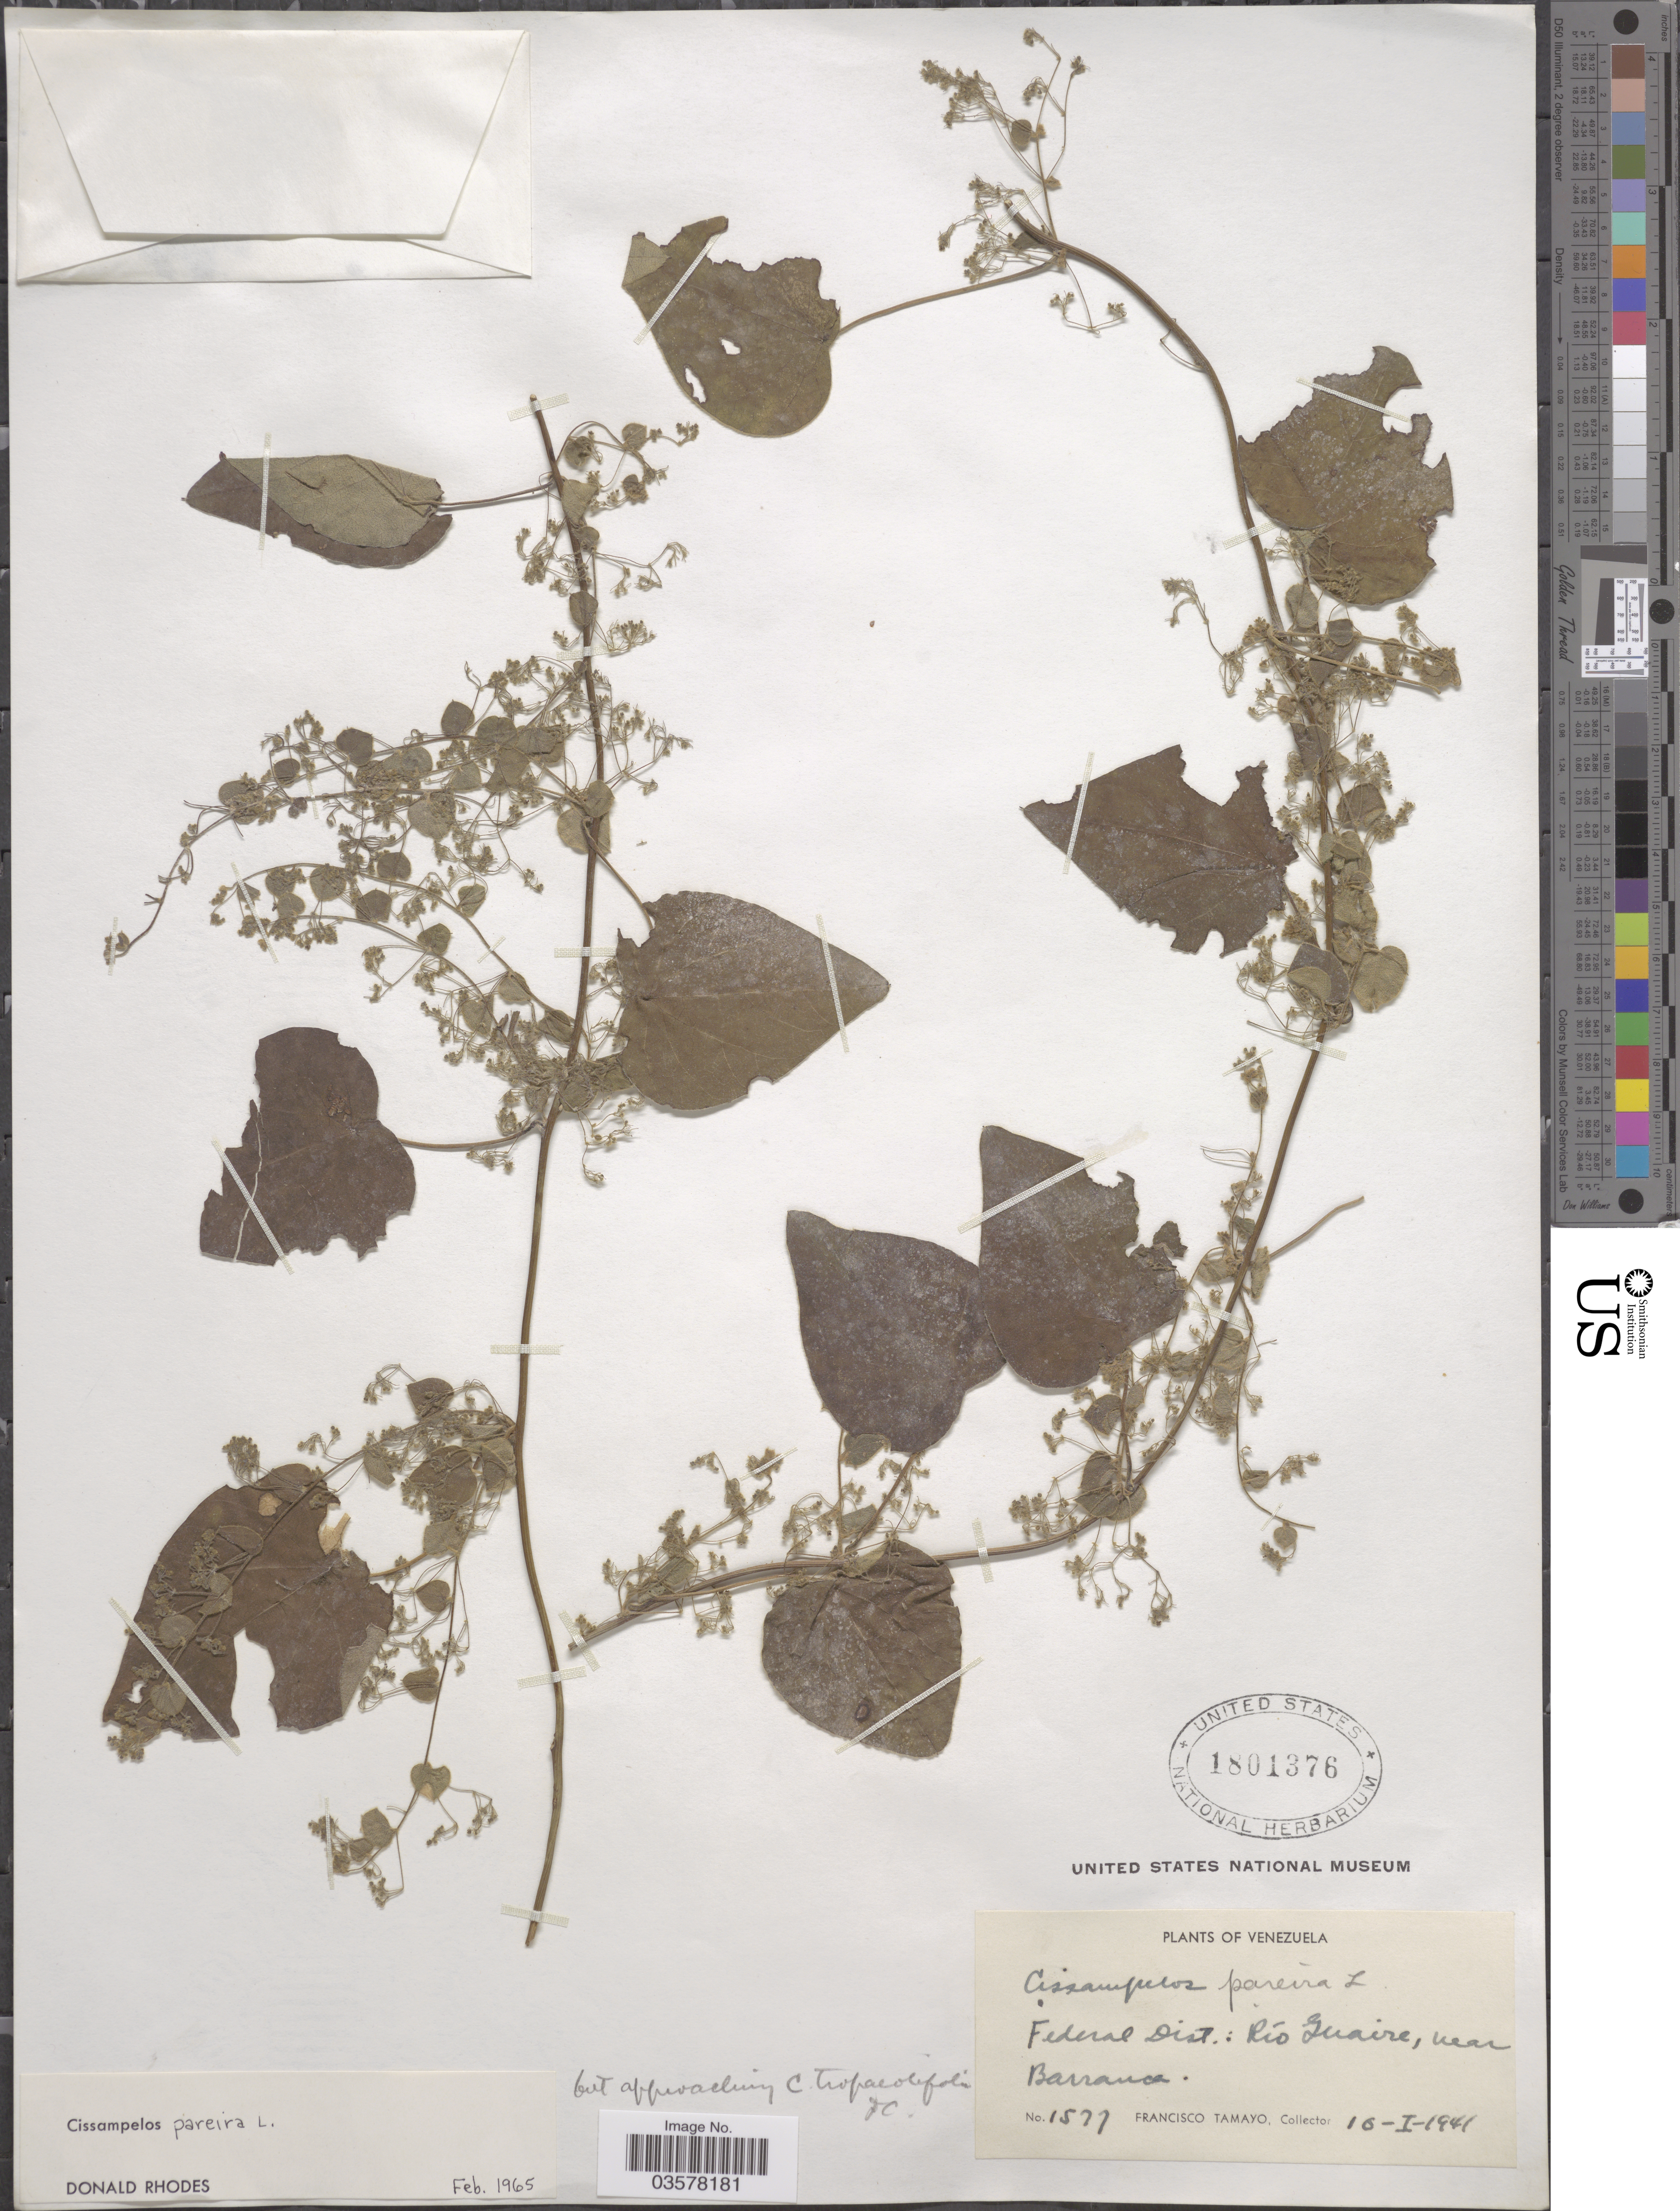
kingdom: Plantae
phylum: Tracheophyta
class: Magnoliopsida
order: Ranunculales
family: Menispermaceae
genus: Cissampelos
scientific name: Cissampelos pareira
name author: L.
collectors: F. Tamayo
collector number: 1577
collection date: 1941-01-10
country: Venezuela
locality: Federal Dist.: Río Guaire, near Barranca.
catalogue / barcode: US 1801376